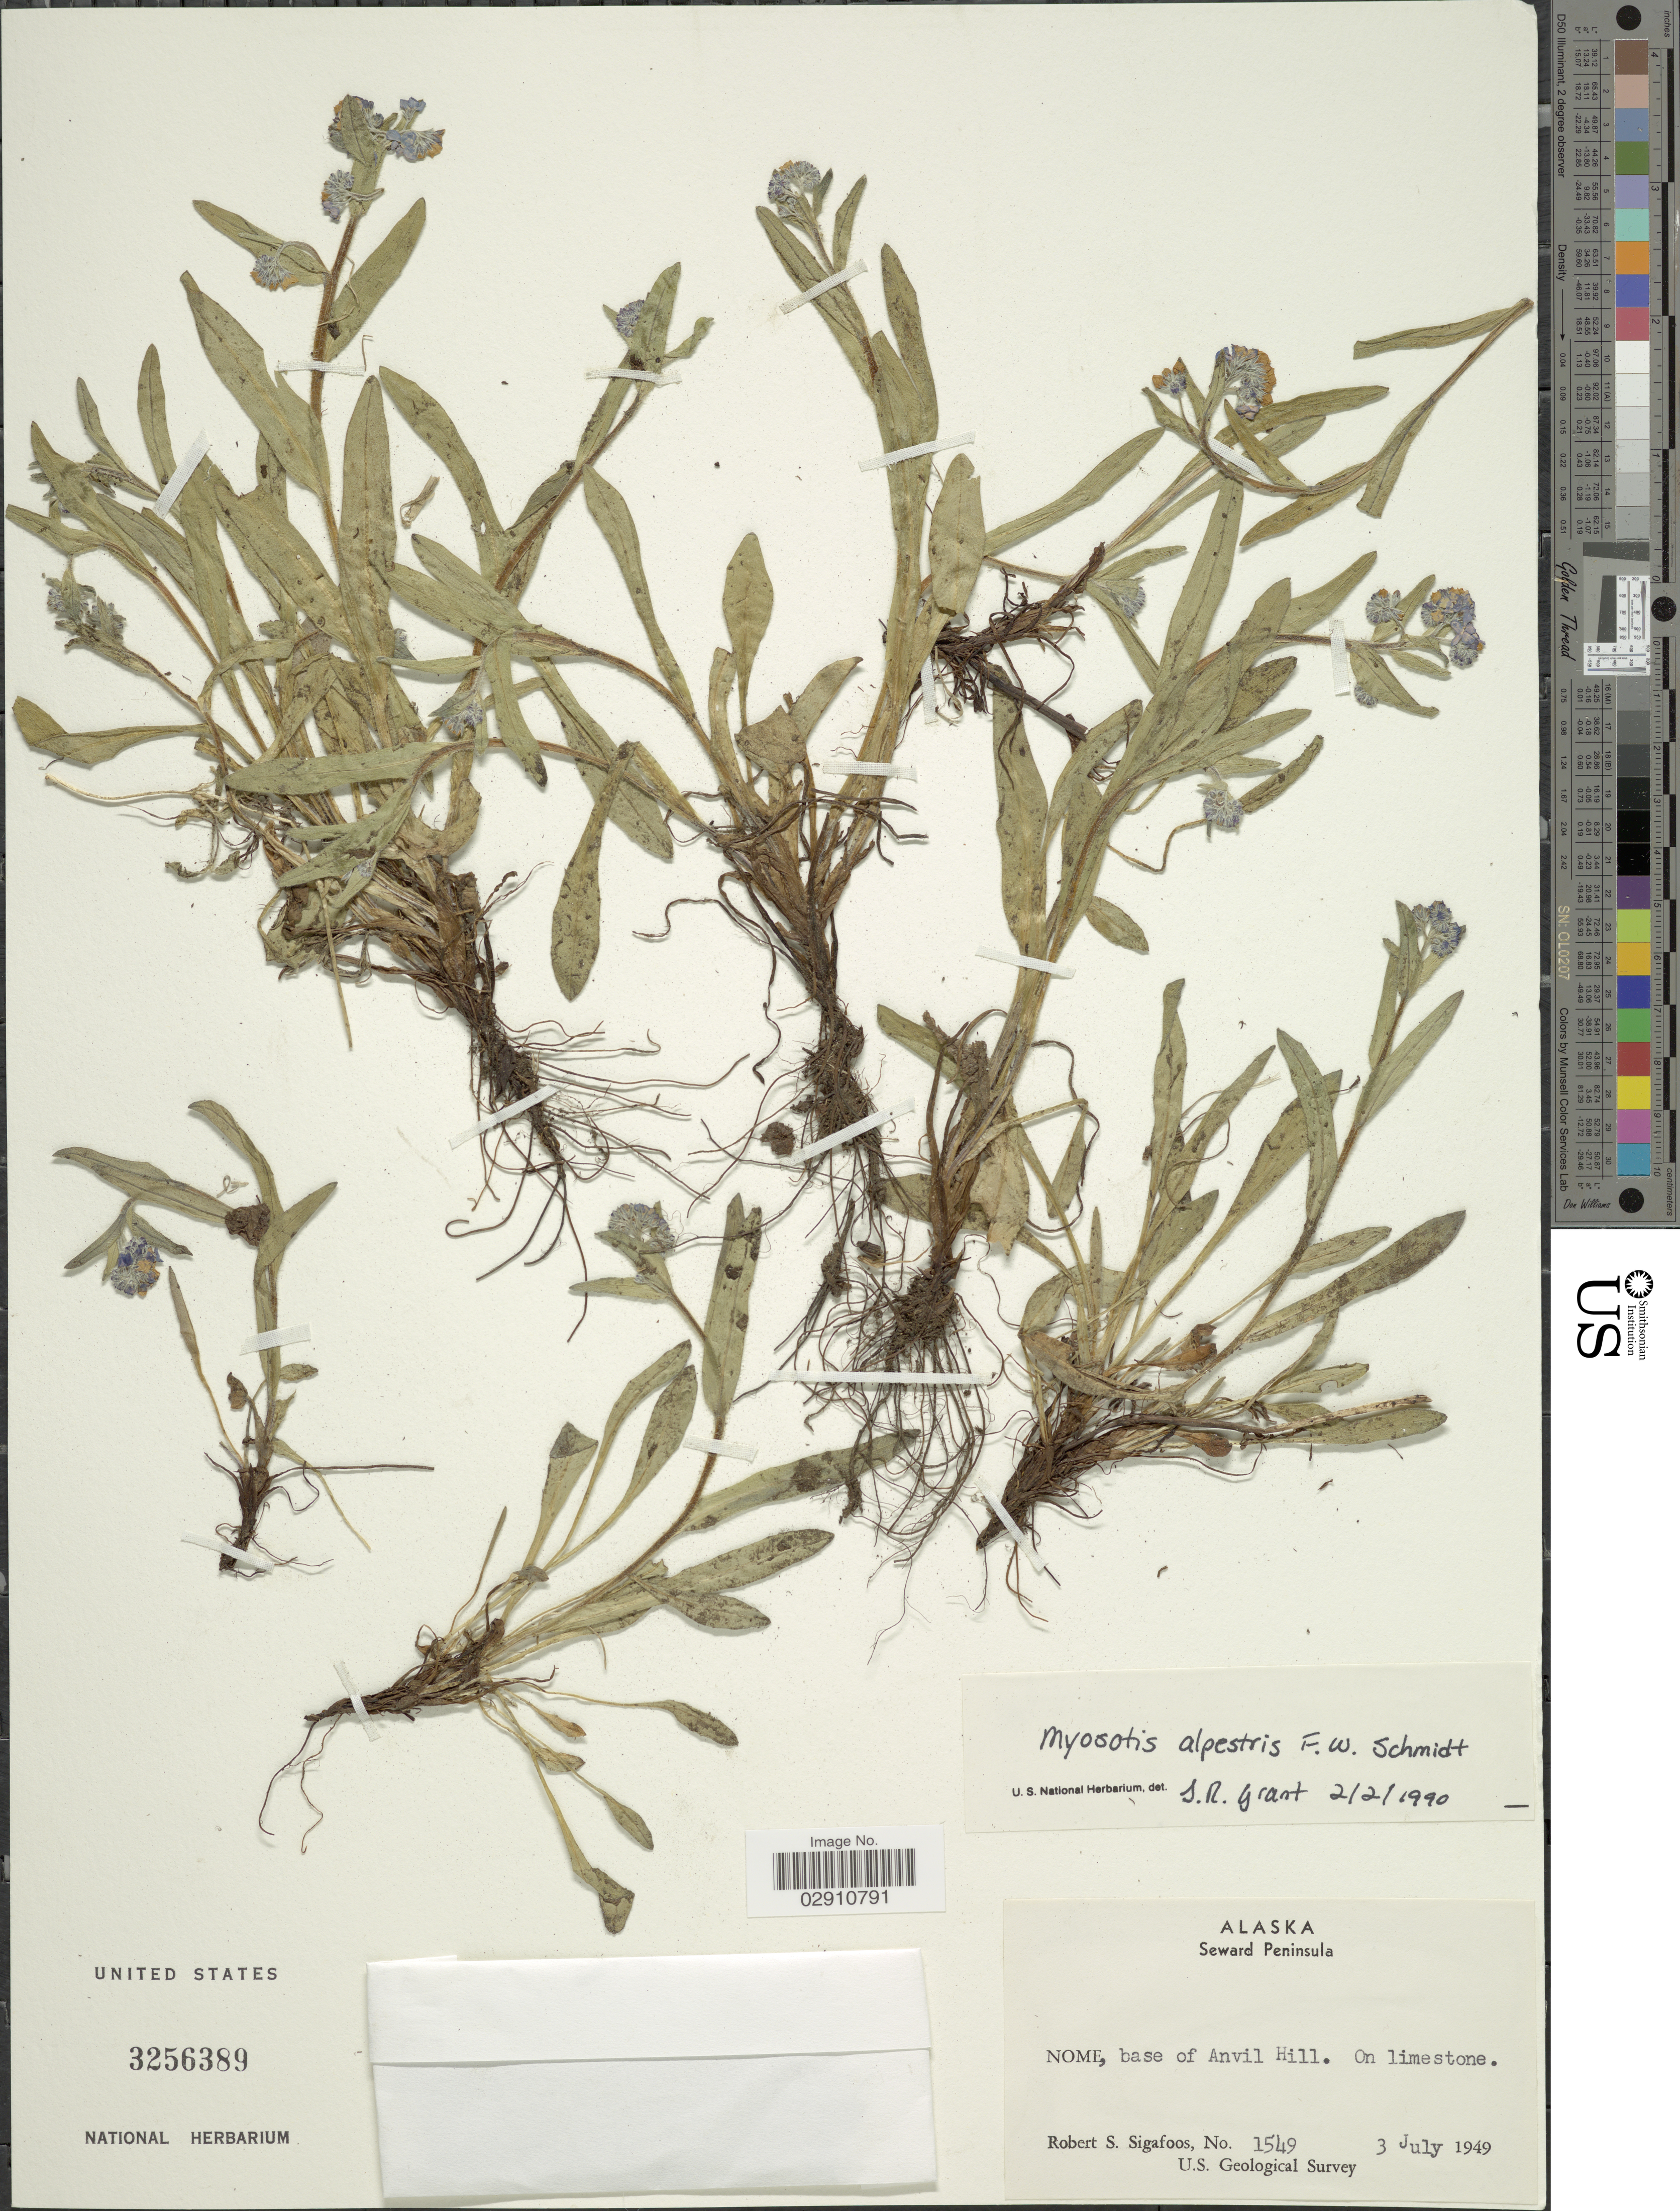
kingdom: Plantae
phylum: Tracheophyta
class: Magnoliopsida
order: Boraginales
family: Boraginaceae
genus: Myosotis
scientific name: Myosotis alpestris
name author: F.W. Schmidt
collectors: R. Sigafoos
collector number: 1549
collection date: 1949-07-03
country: United States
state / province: Alaska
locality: Seward Peninsula. Nome, base of Anvil Hill.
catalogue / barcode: US 3256389